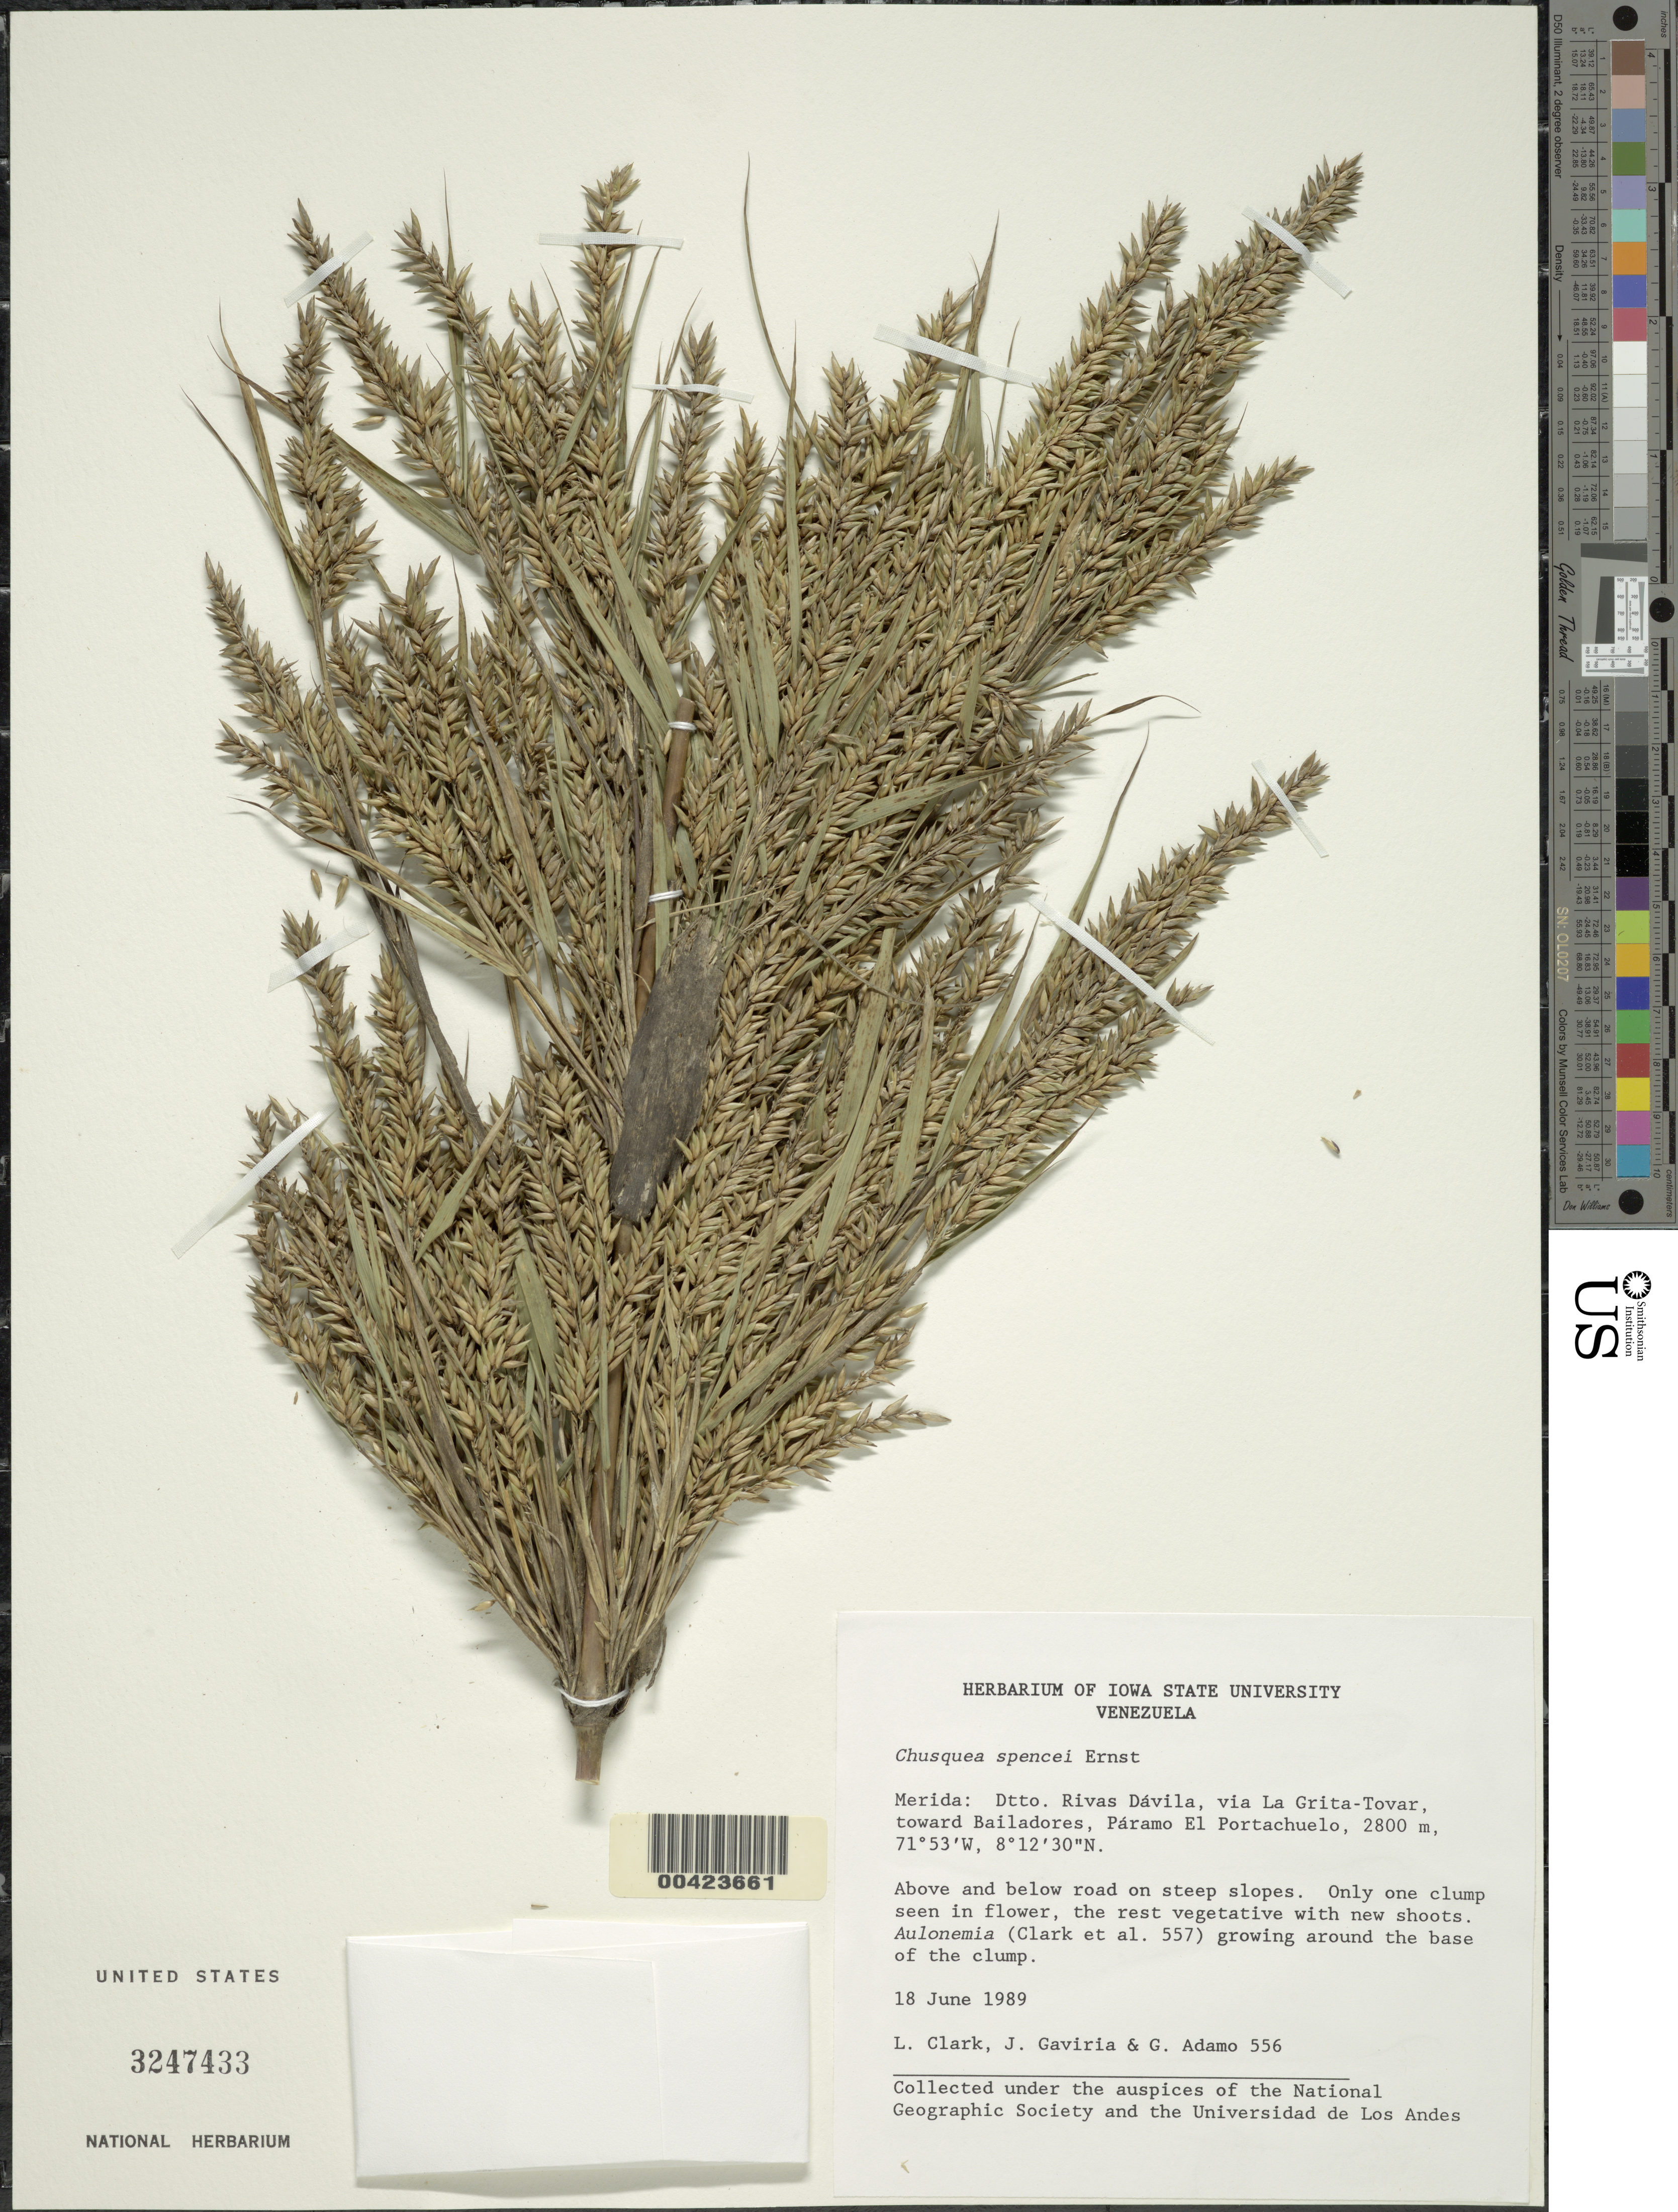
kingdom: Plantae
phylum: Tracheophyta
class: Liliopsida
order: Poales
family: Poaceae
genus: Chusquea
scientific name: Chusquea sp.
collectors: L. G. Clark, J. Gaviria & G. Adamo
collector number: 556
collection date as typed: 18 Jun 1989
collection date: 1989-06-18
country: Venezuela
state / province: Mérida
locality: Bailadores, toward, via La Grita - Tovar; towards Bailadores Paramo El Portachuelo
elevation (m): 2800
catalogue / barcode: US 3247433